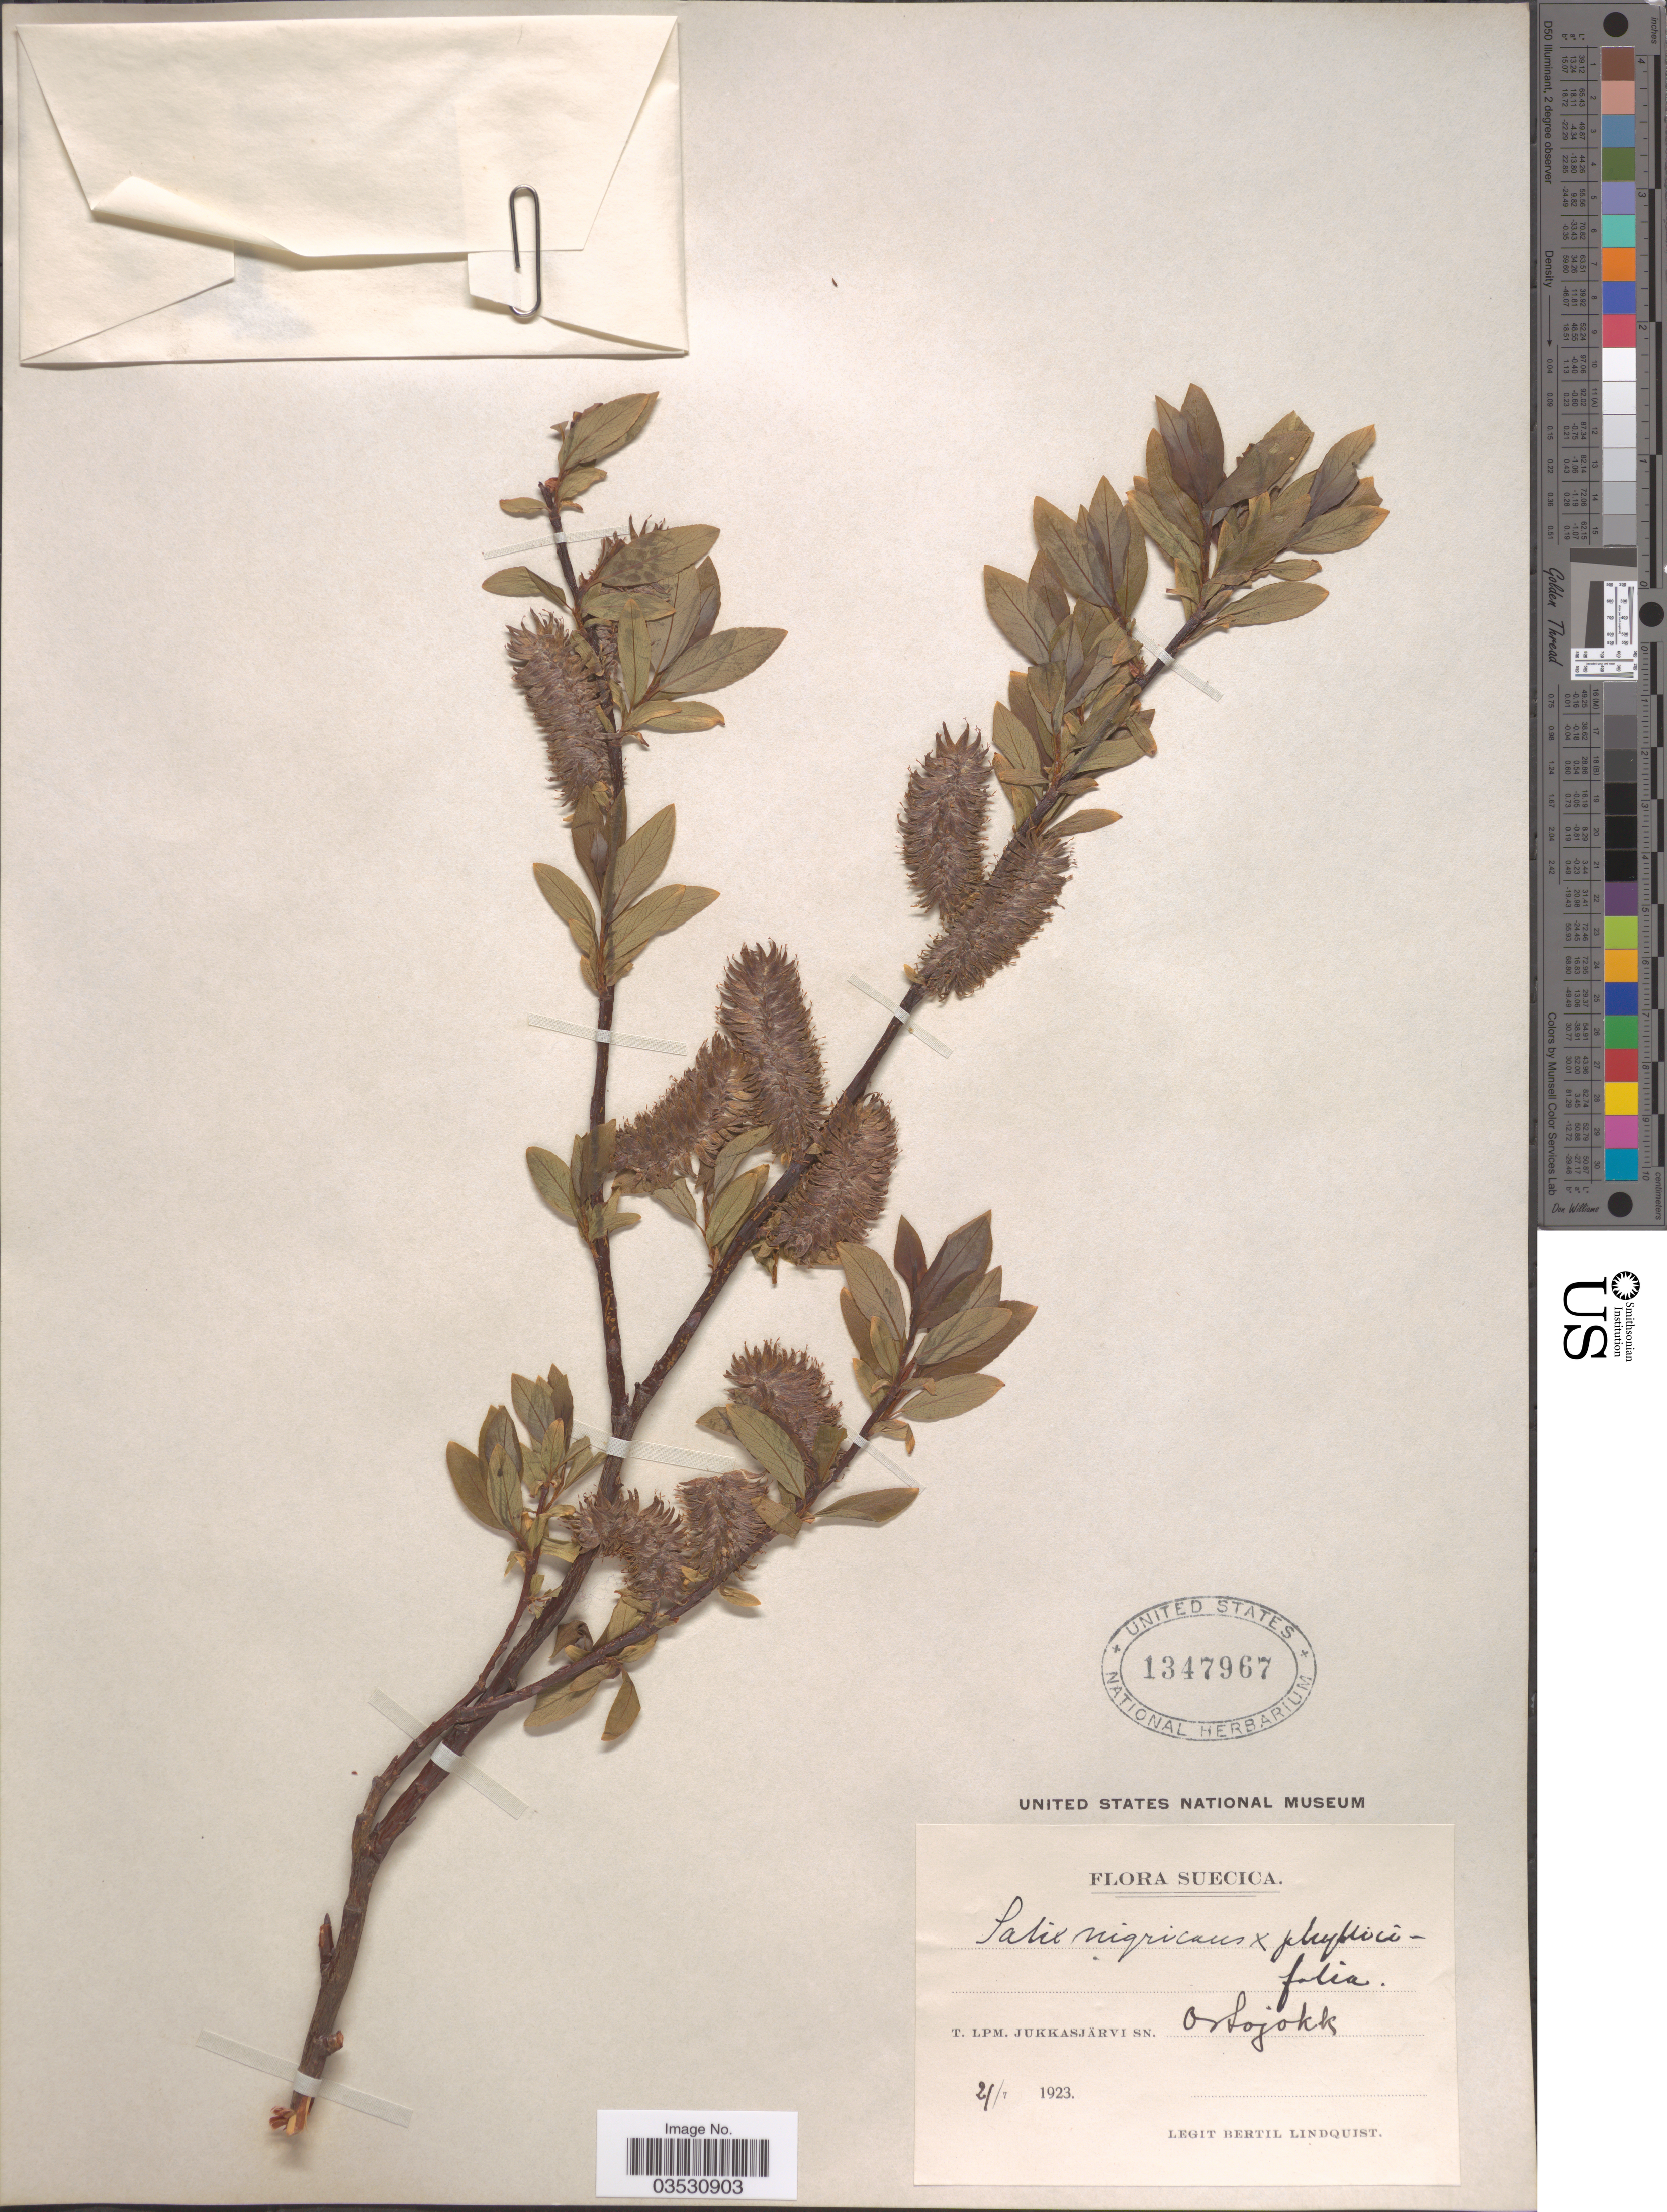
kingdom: Plantae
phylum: Tracheophyta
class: Magnoliopsida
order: Malpighiales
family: Salicaceae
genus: Salix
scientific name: Salix nigricans x S. phylicifolia L.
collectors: B. Lindquist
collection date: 1923-07-21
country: Sweden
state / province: Norrbotten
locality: Suecica. T. Lpm. Jukkasjärvi sn. Orsojokk [interpreted].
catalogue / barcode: US 1347967